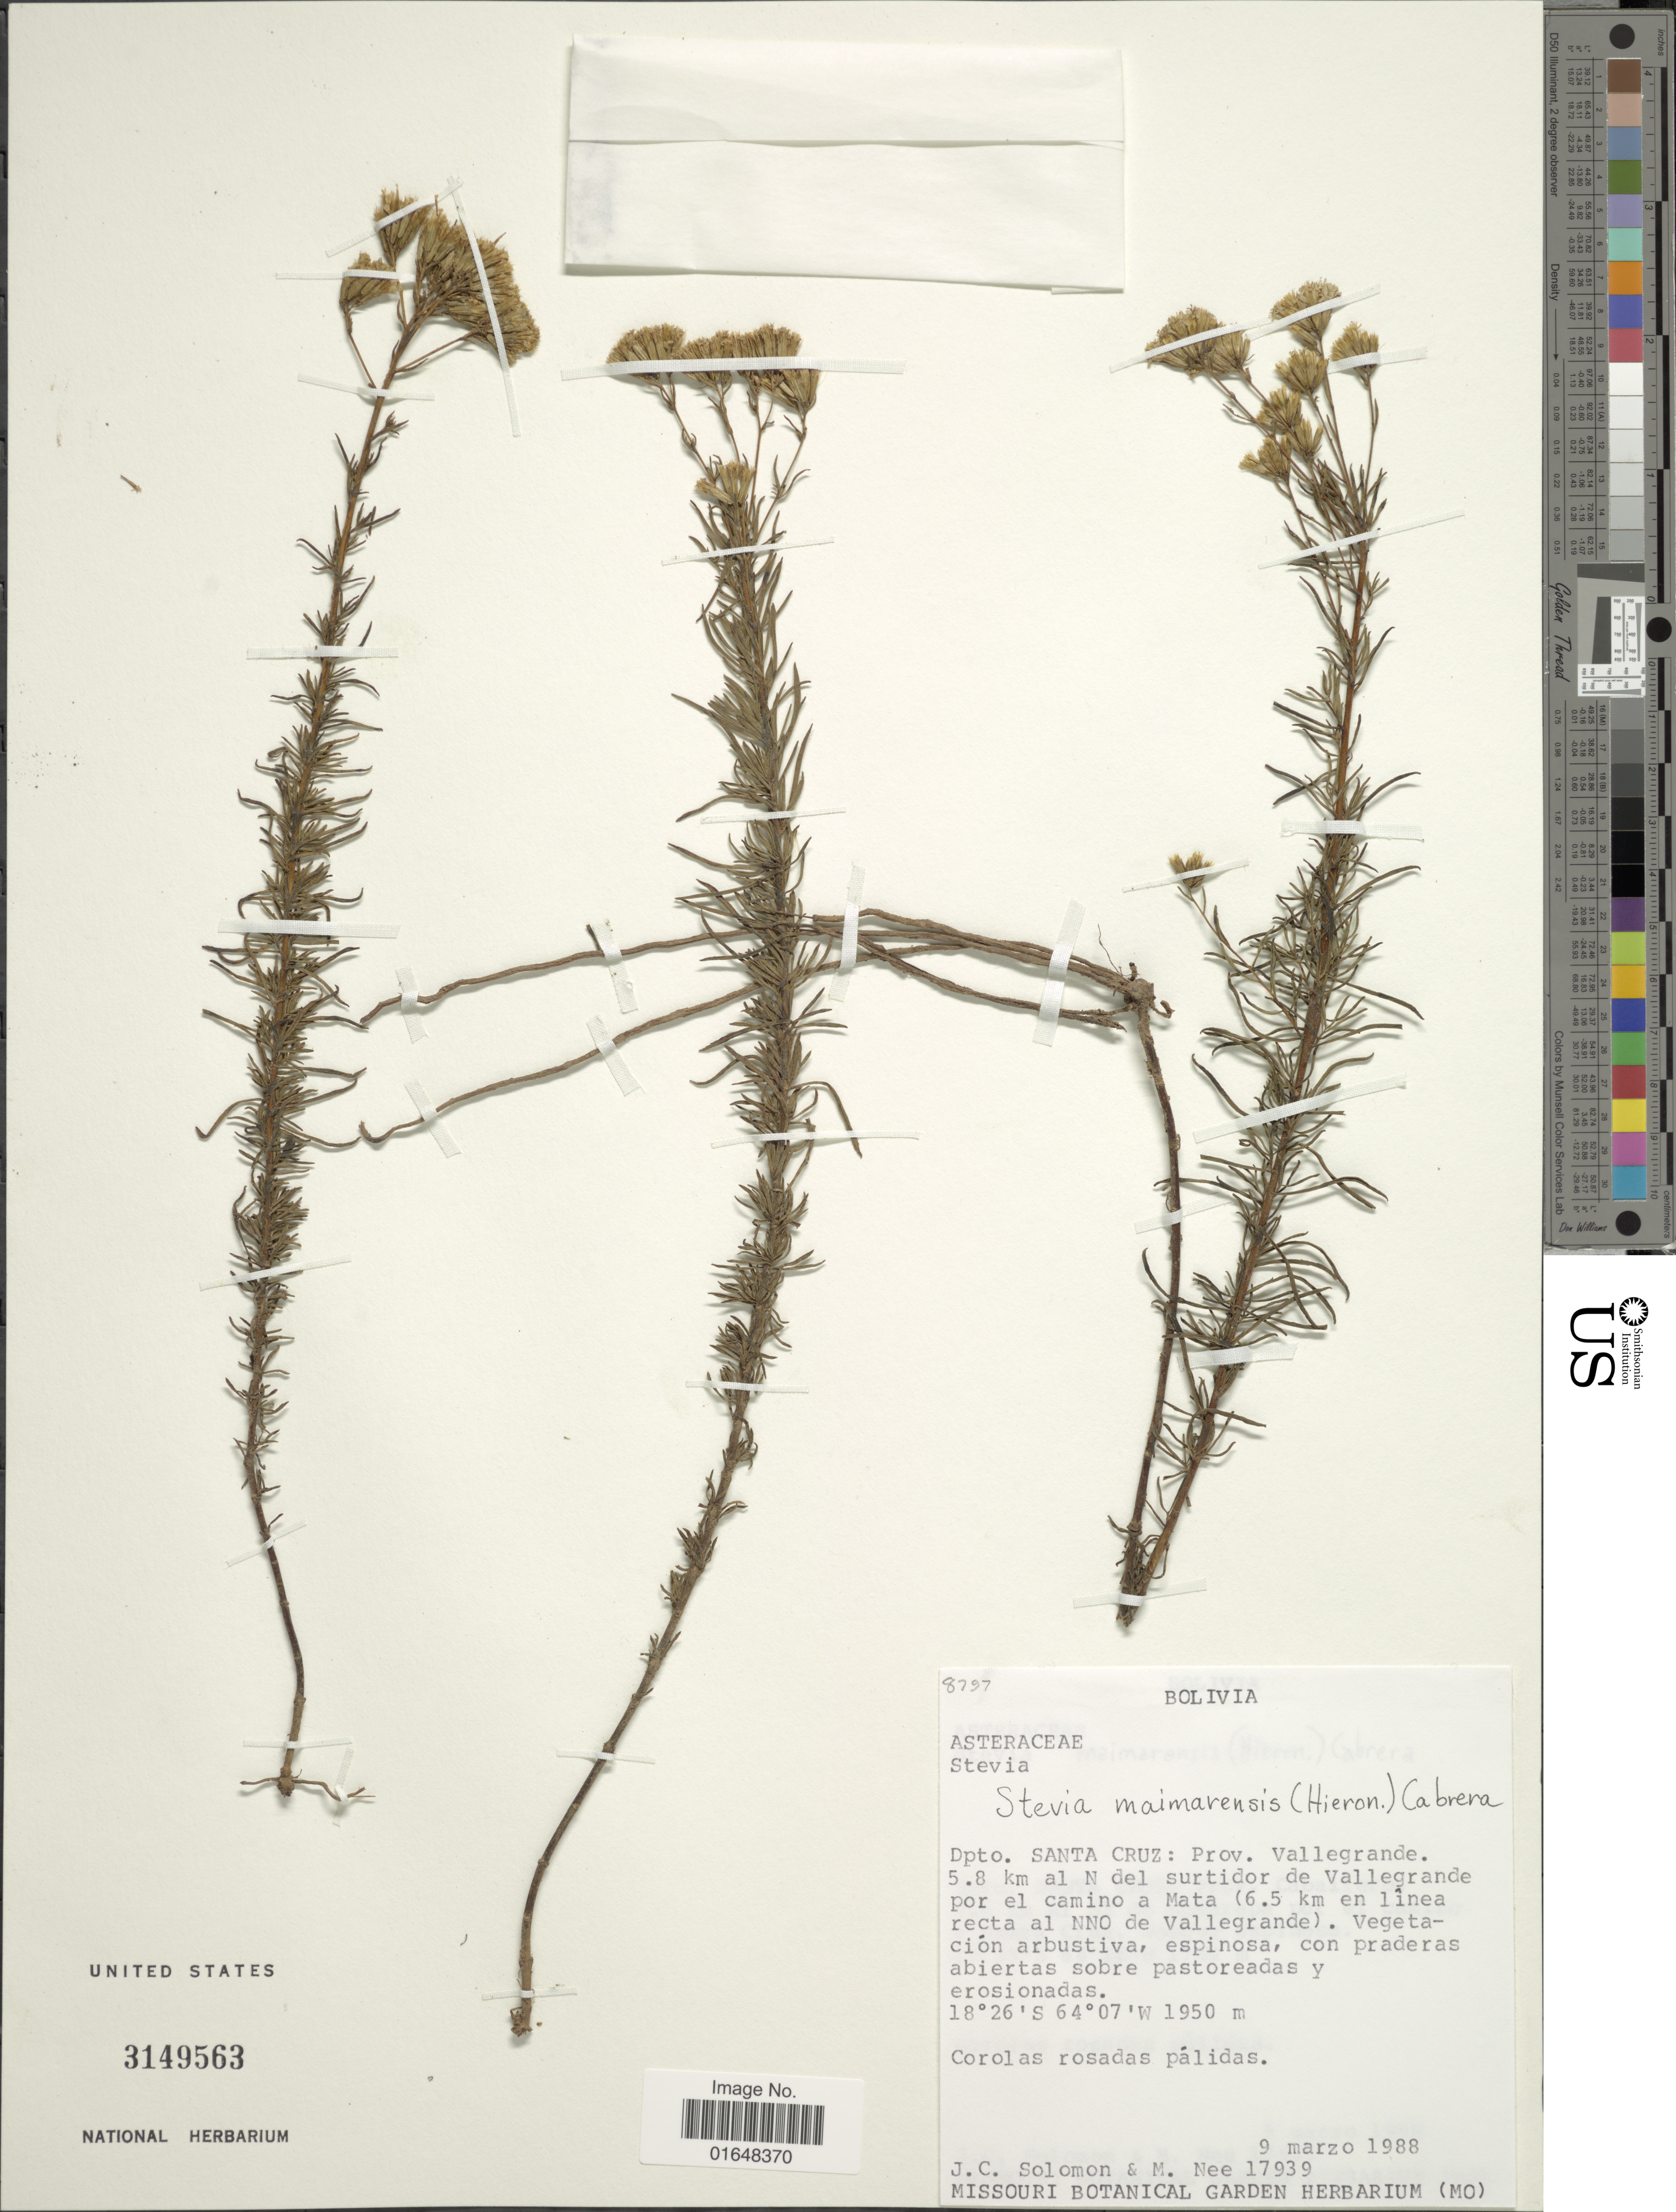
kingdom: Plantae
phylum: Tracheophyta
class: Magnoliopsida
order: Asterales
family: Asteraceae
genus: Stevia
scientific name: Stevia maimarensis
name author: (Hieron.) Cabrera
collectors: J. C. Solomon & M. Nee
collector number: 17939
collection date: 1988-03-09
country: Bolivia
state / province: Santa Cruz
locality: Dpto. Santa Cruz: Prov . Vallegrande. 5.8 km al N del surtidor de Vallegrande por el camino a Mata (6.5 km en linea recta al NNO de Vallegrande).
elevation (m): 1950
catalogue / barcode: US 3149563